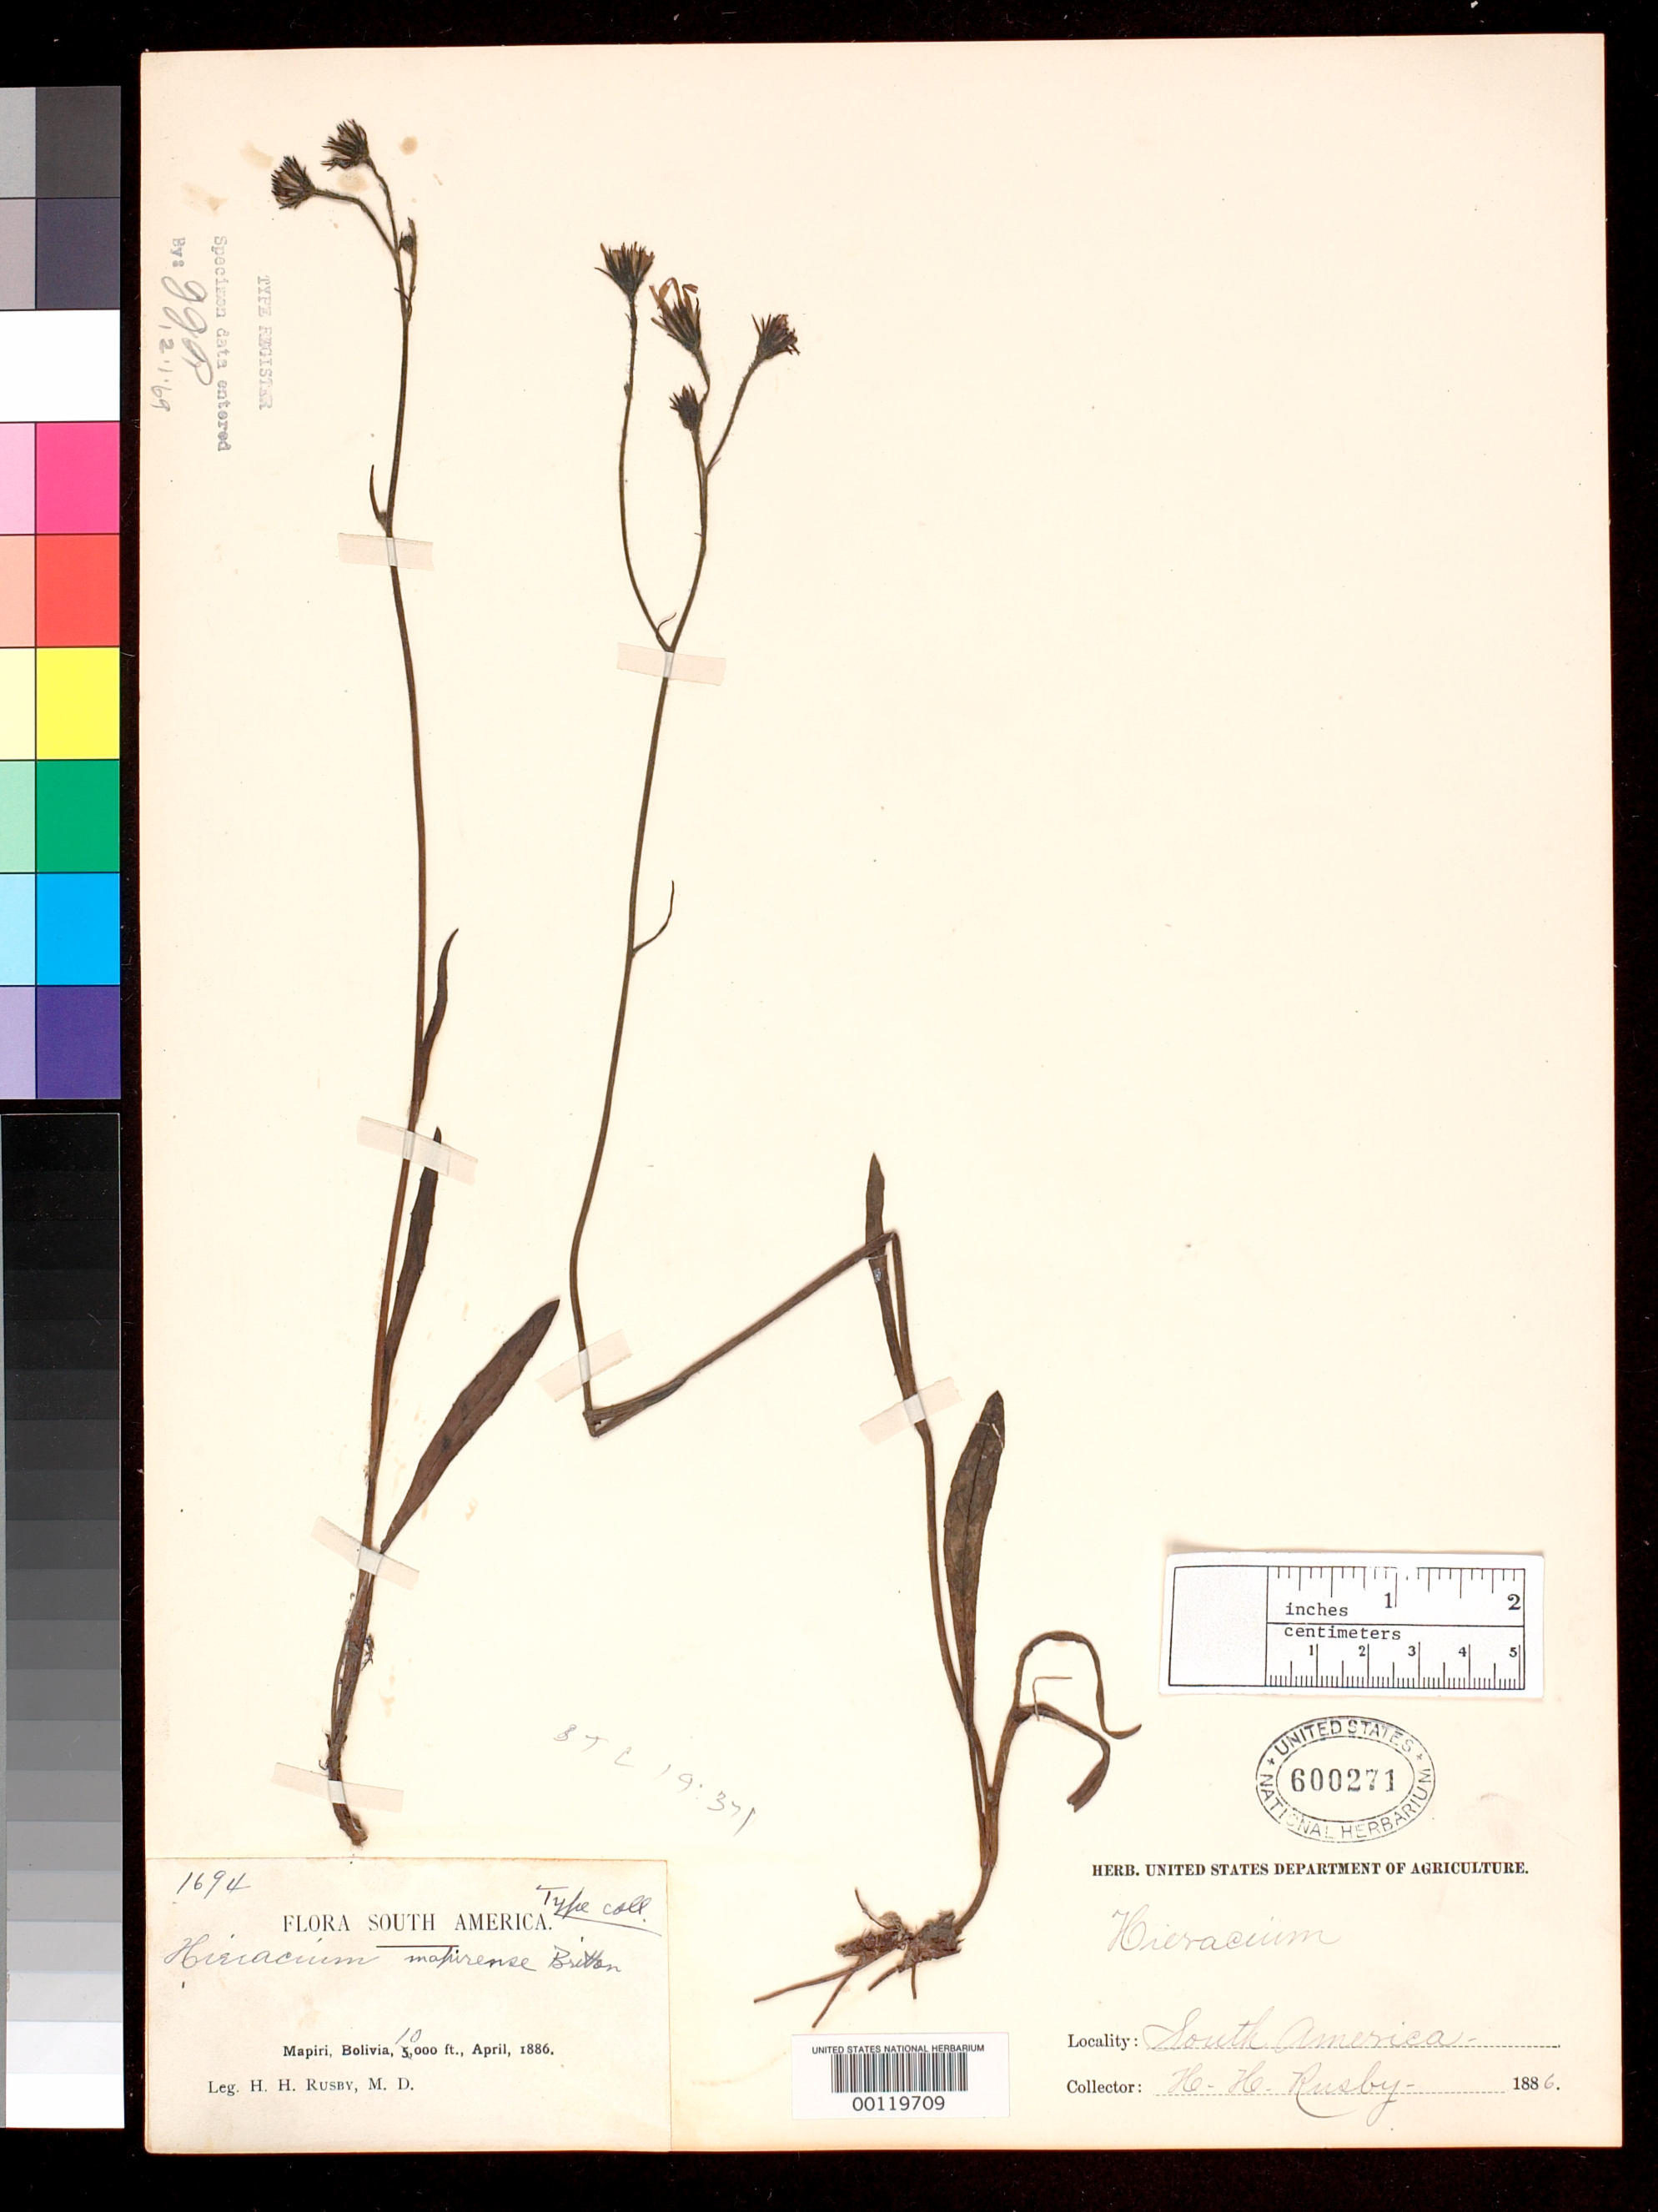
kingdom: Plantae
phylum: Tracheophyta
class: Magnoliopsida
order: Asterales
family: Asteraceae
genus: Hieracium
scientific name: Hieracium mapirense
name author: Britton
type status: Isotype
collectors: H. H. Rusby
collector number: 1694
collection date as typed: April, 1886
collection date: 1886-04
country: Bolivia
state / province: La Páz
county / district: Larecaja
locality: Mapiri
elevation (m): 3048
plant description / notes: Another US sheet (USNH 1400229) bears collection date of May 1886 and is dubiously type material. (Duplicates at NY are dated April 1886.)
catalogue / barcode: US 600271